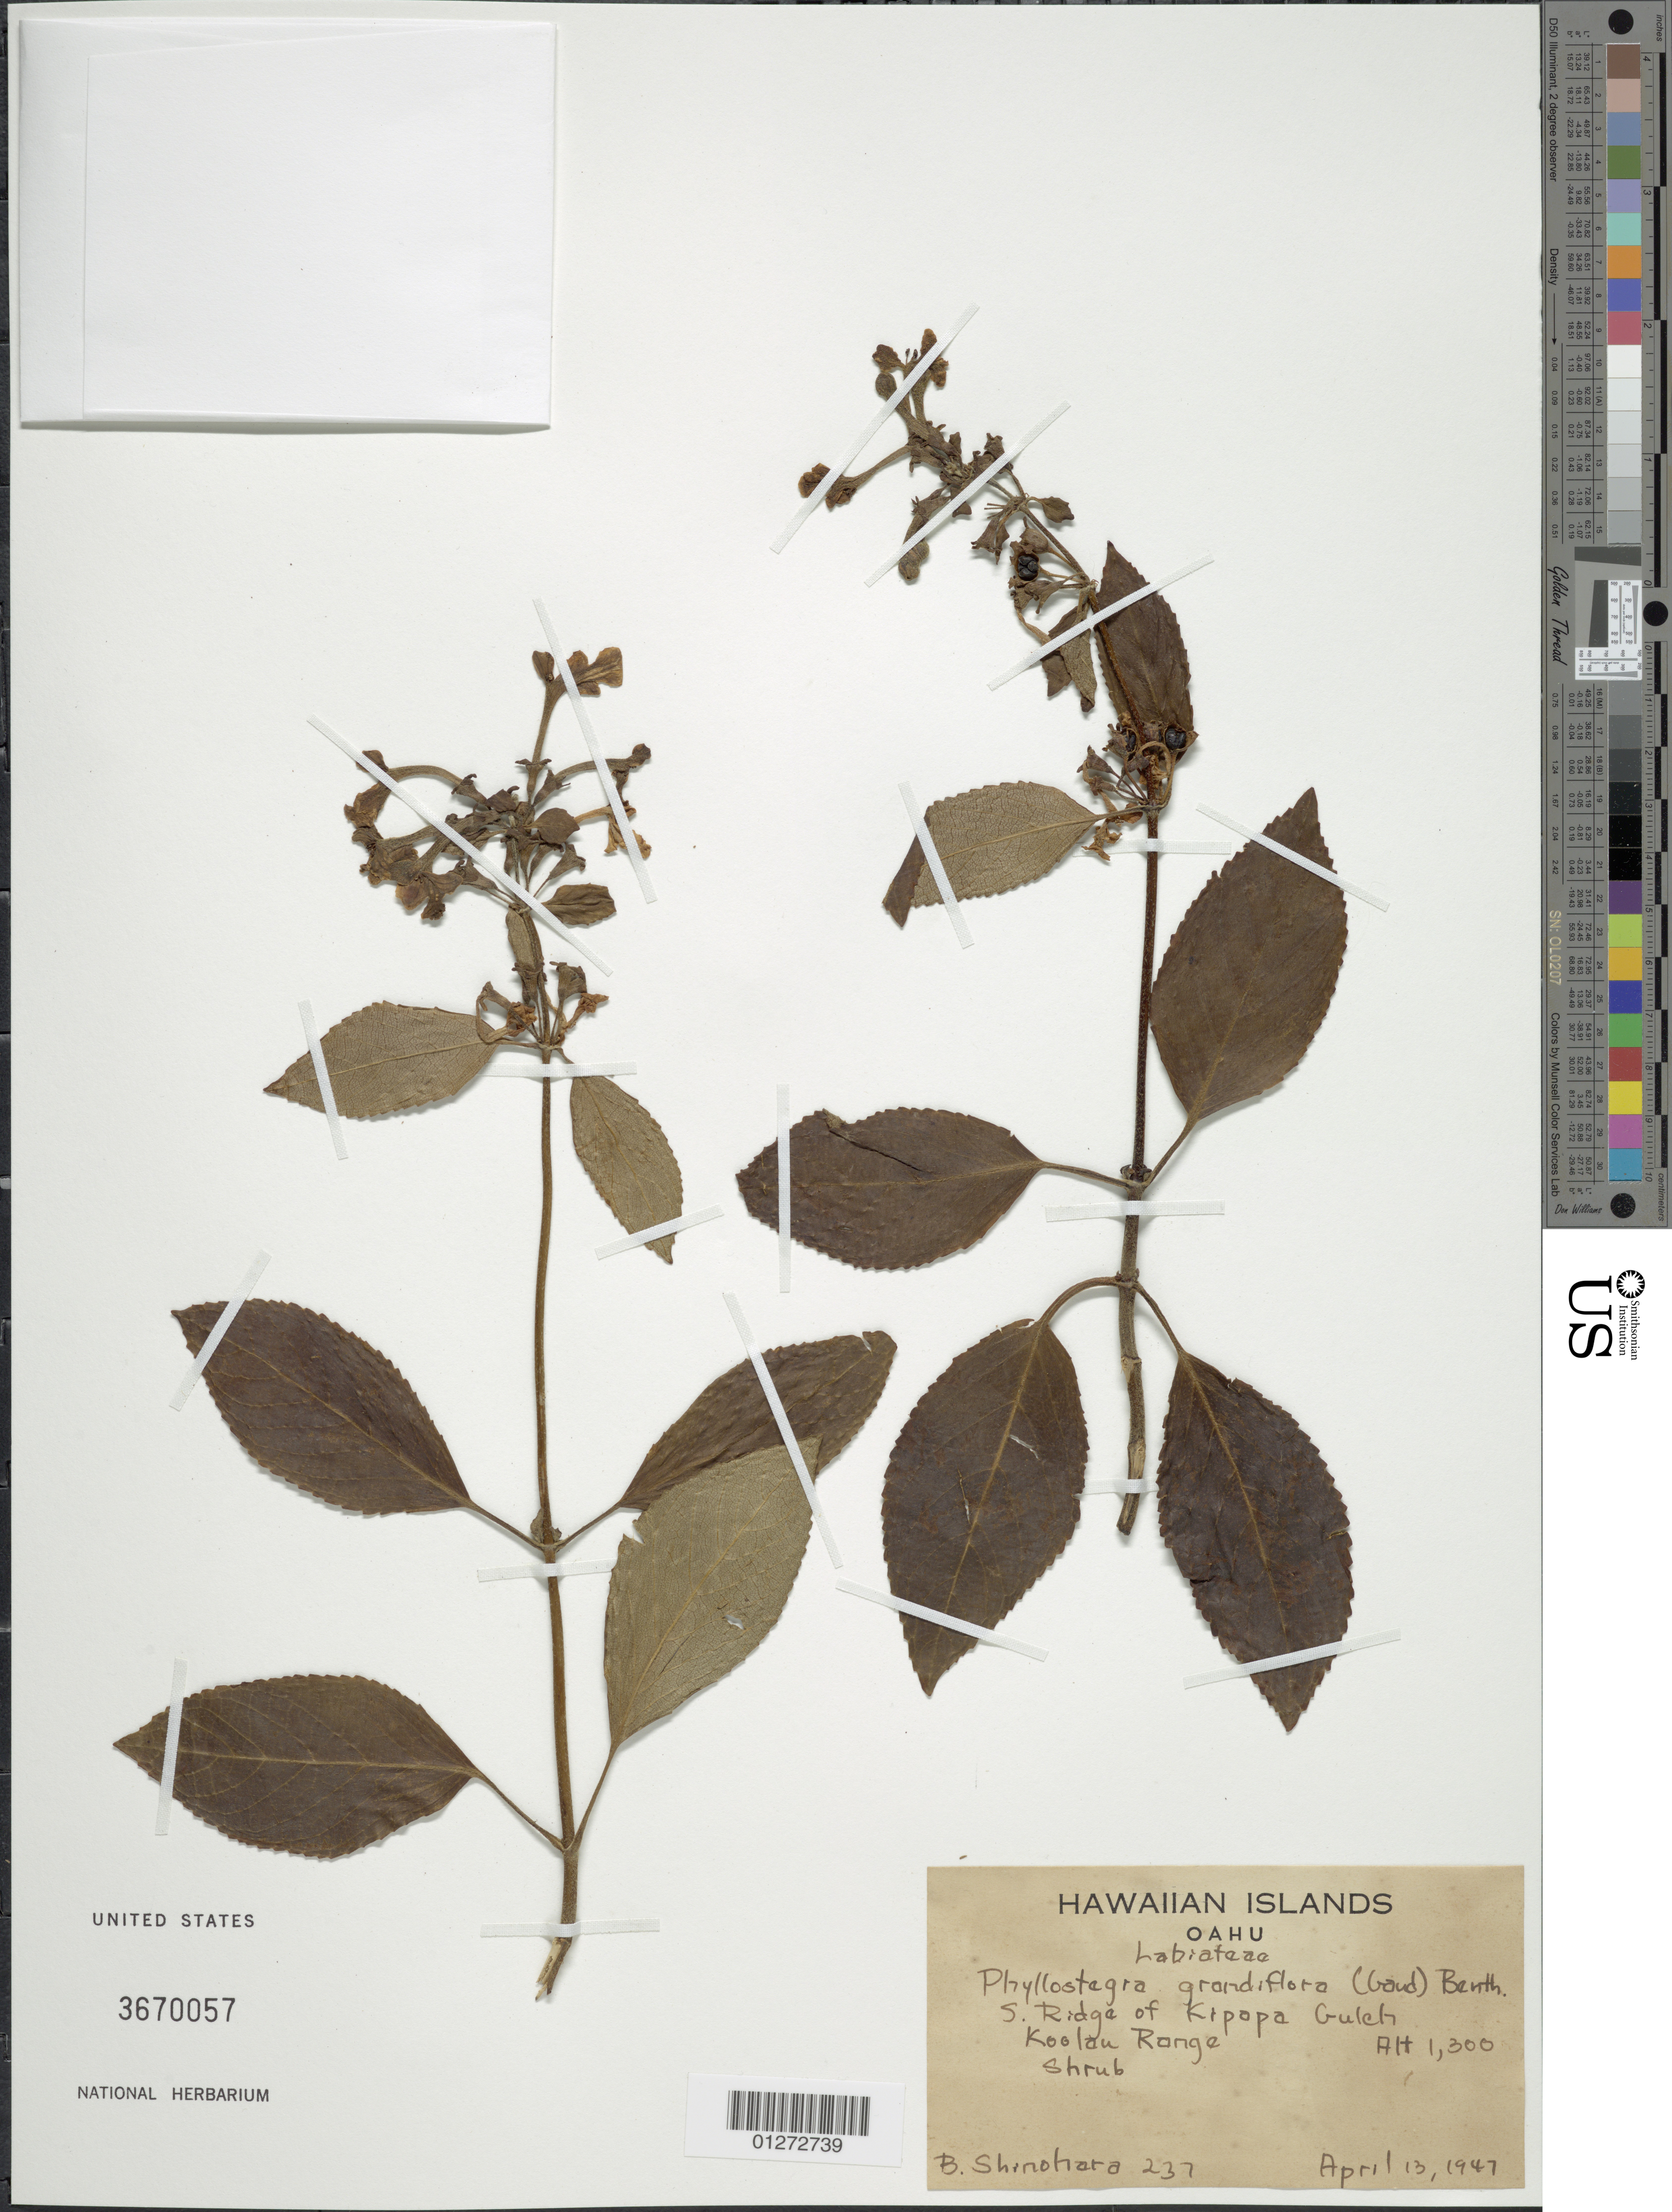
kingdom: Plantae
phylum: Tracheophyta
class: Magnoliopsida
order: Lamiales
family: Lamiaceae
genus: Phyllostegia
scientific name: Phyllostegia grandiflora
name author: (Gaudich.) Benth.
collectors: B. Shinohara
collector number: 237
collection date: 1947-04-13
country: United States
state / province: Hawaii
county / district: Honolulu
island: Oahu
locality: S. Ridge of Kipapa Gulch, Koolau Range.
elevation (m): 396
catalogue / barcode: US 3670057